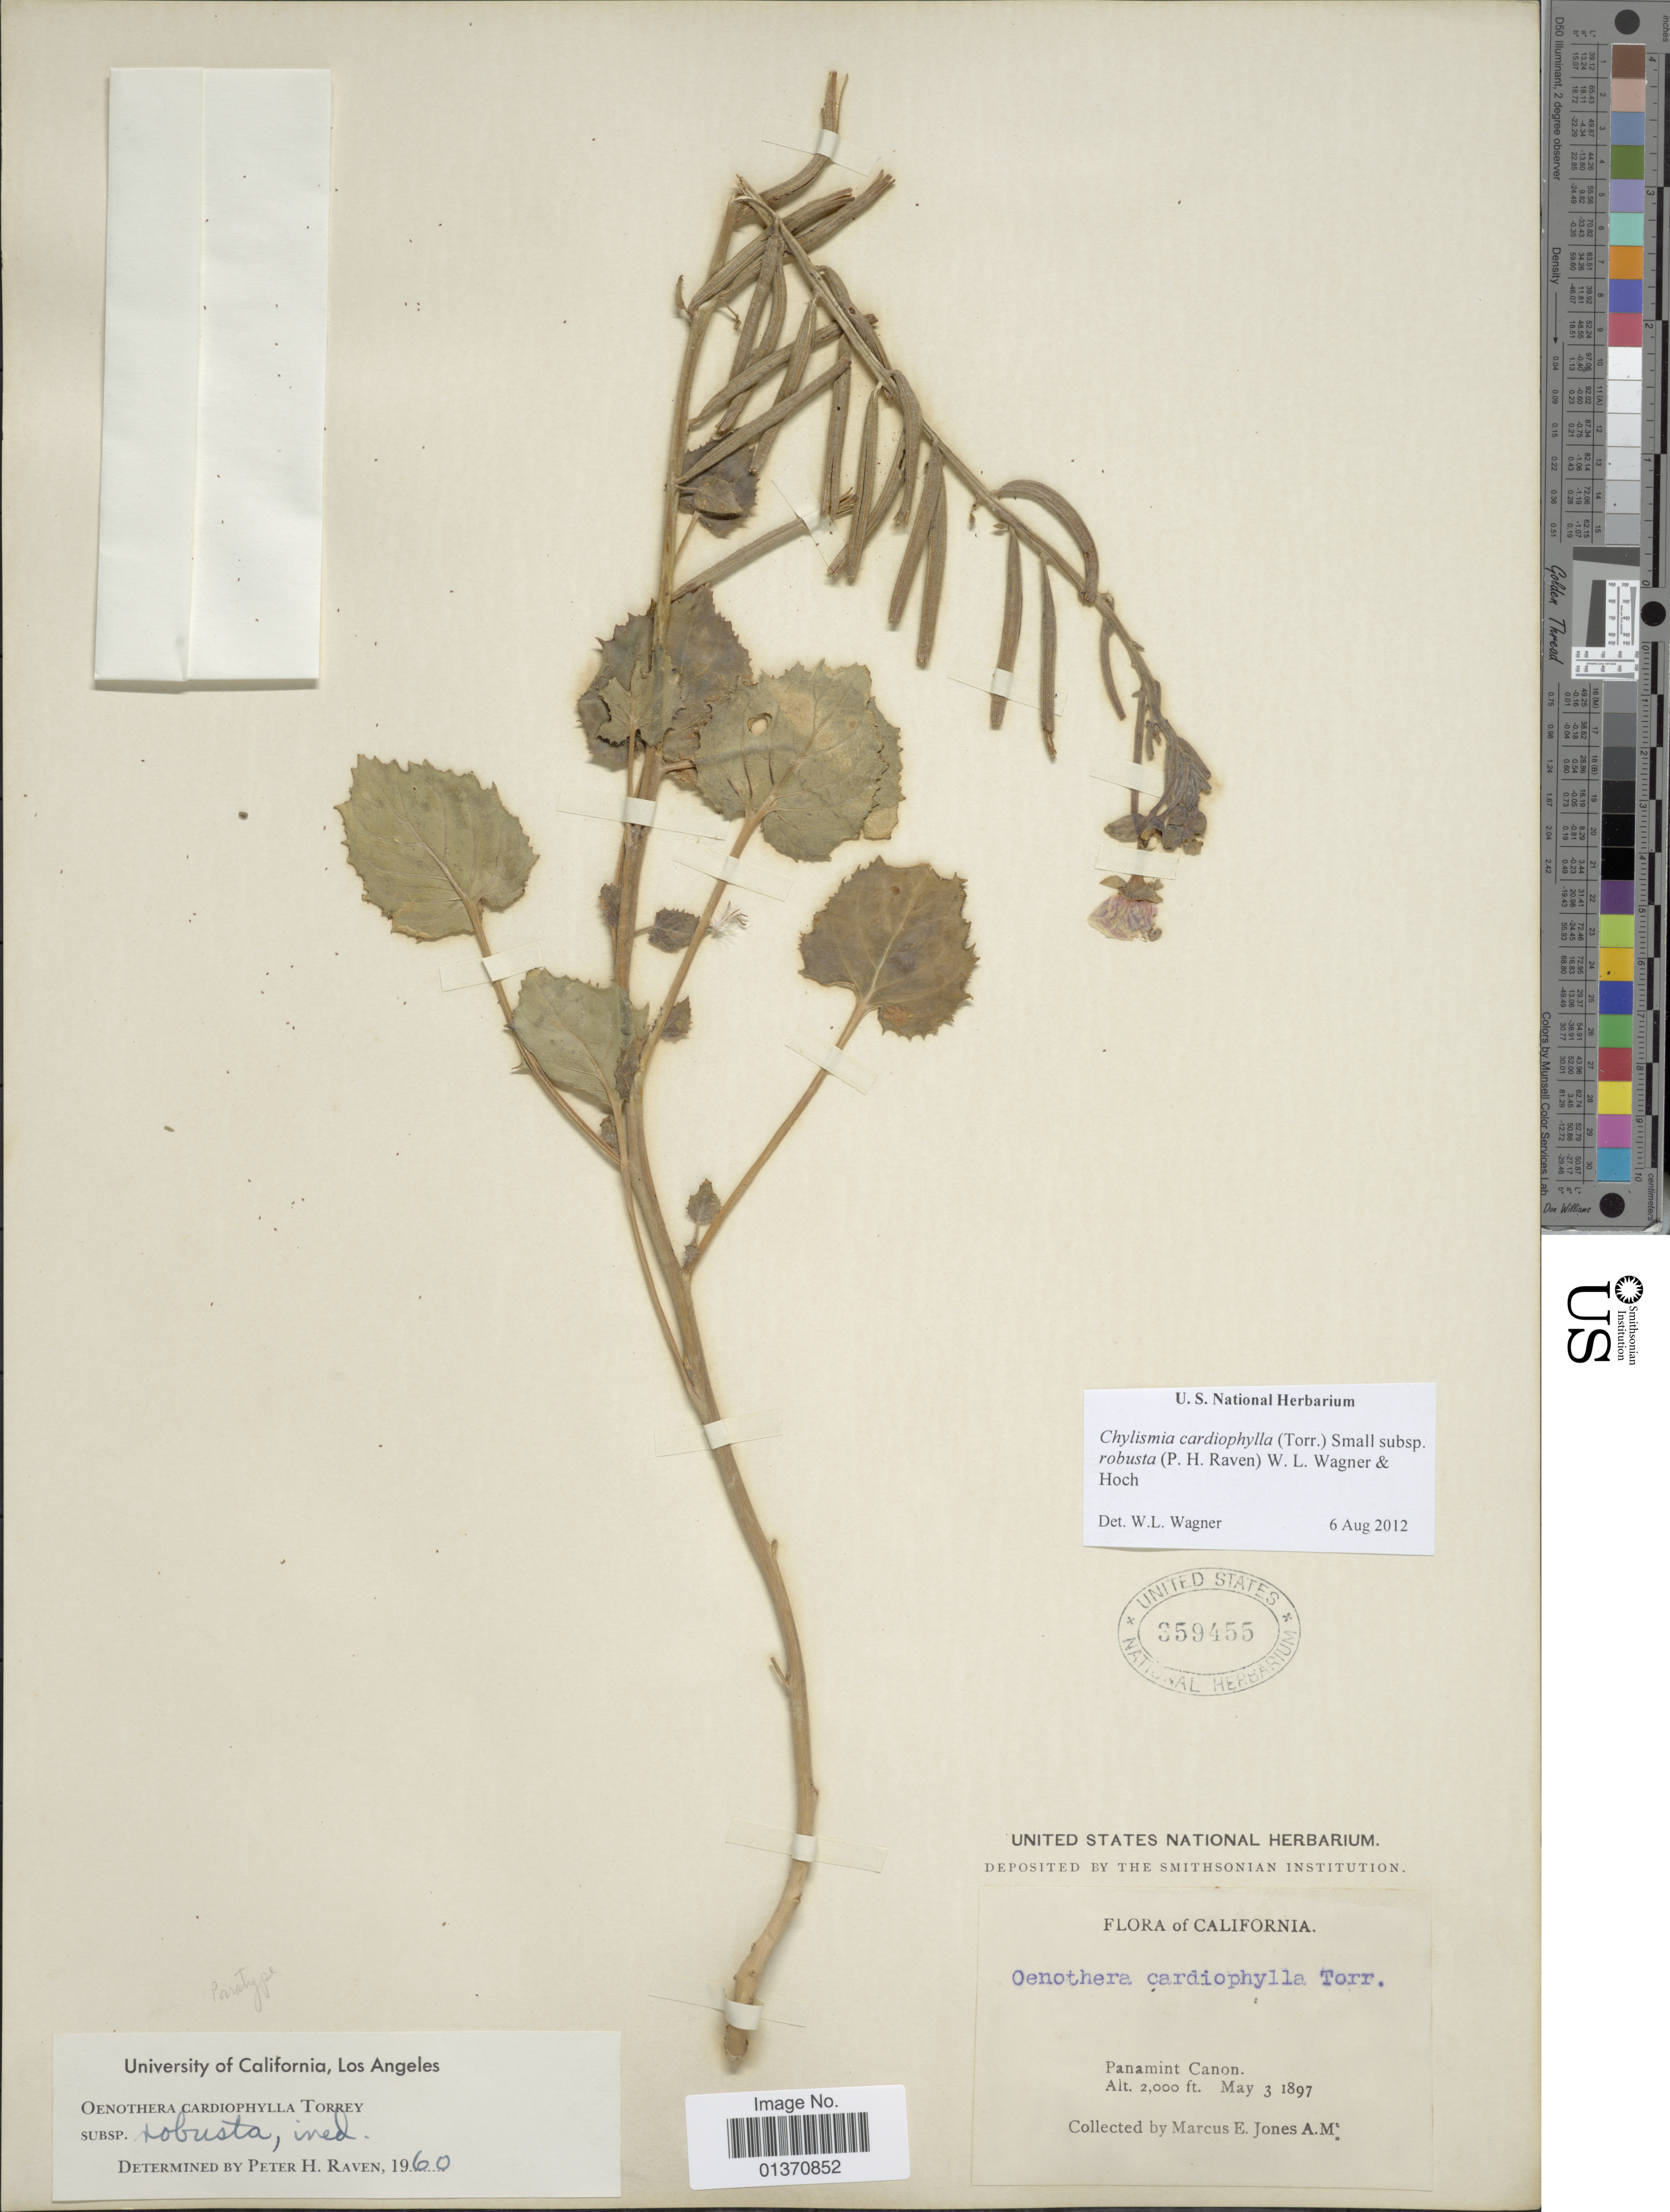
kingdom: Plantae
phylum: Tracheophyta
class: Magnoliopsida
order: Myrtales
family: Onagraceae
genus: Chylismia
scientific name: Chylismia cardiophylla subsp. robusta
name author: (P.H. Raven) W.L. Wagner & Hoch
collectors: M. E. Jones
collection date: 1897-05-03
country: United States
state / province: California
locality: Panamint Canon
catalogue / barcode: US 359455